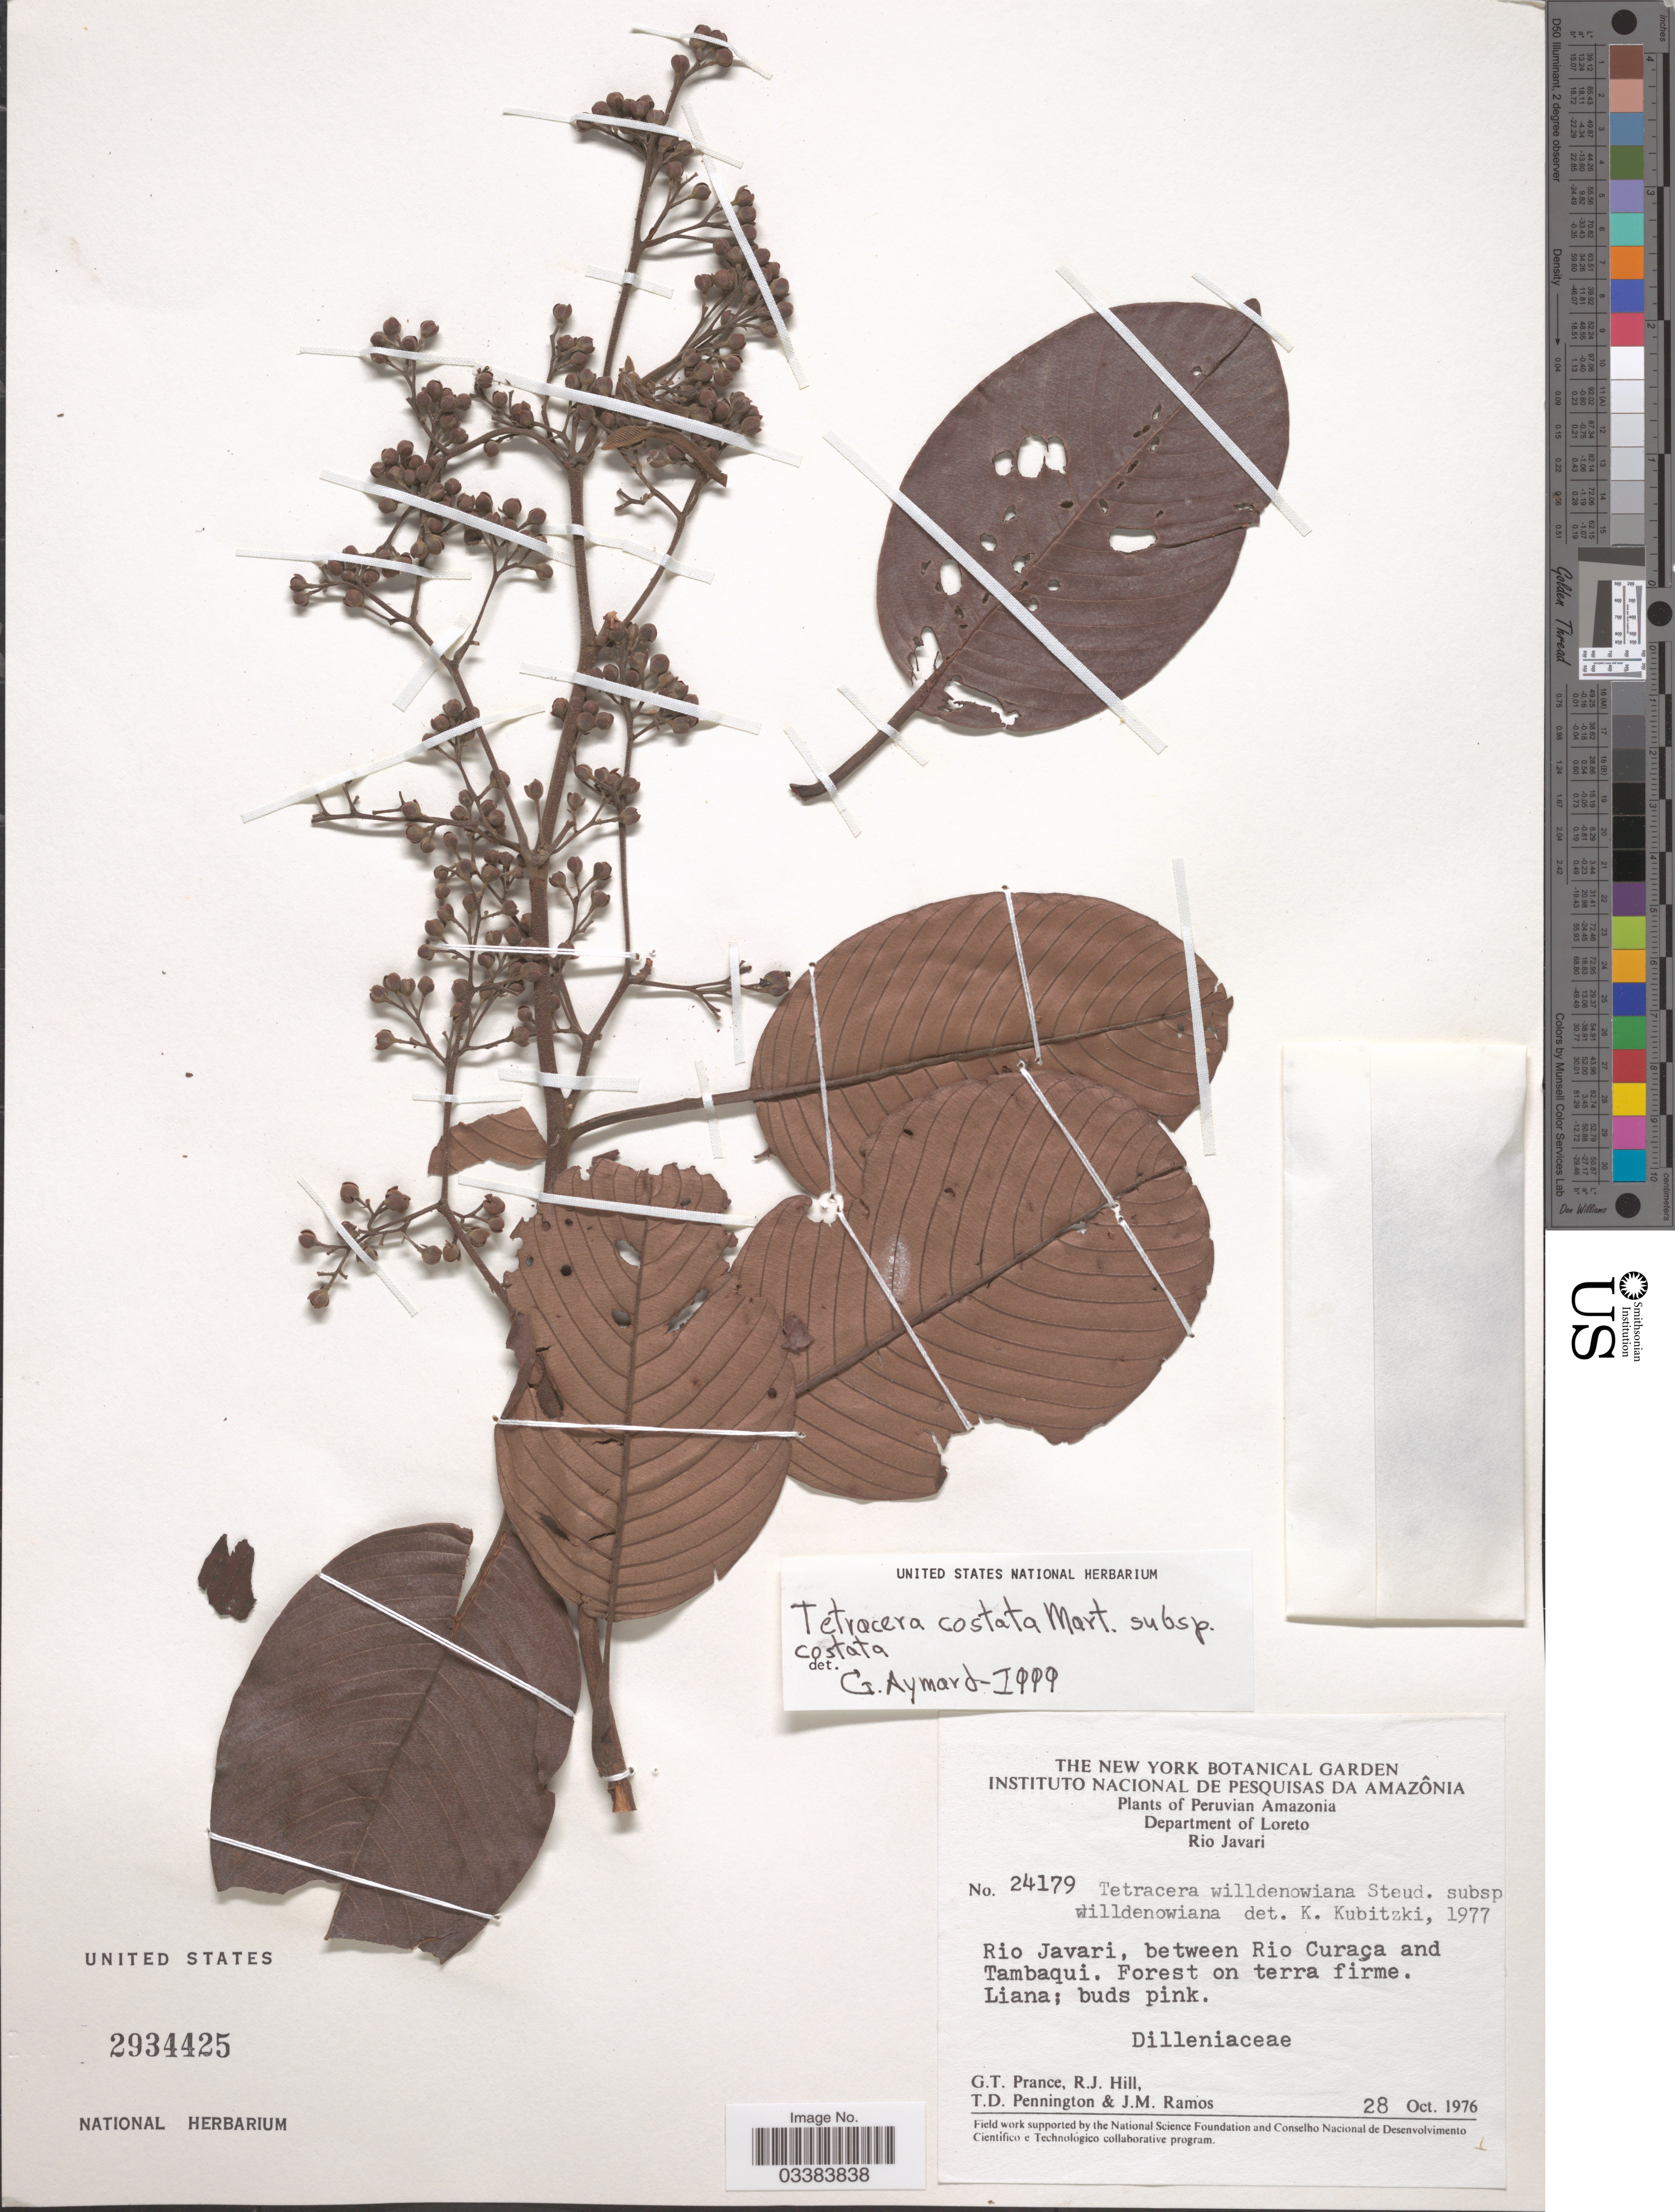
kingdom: Plantae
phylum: Tracheophyta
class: Magnoliopsida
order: Dilleniales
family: Dilleniaceae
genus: Tetracera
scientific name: Tetracera costata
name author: Mart. ex Eichler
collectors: G. T. Prance, R. J. Hill, T. D. Pennington & J. M. Ramos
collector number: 24179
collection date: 1976-10-28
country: Peru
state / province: Loreto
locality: Peruvian Amazonia. Department of Loreto, Rio Javari. Rio Javari, between Rio Curaça and Tambaqui.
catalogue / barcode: US 2934425